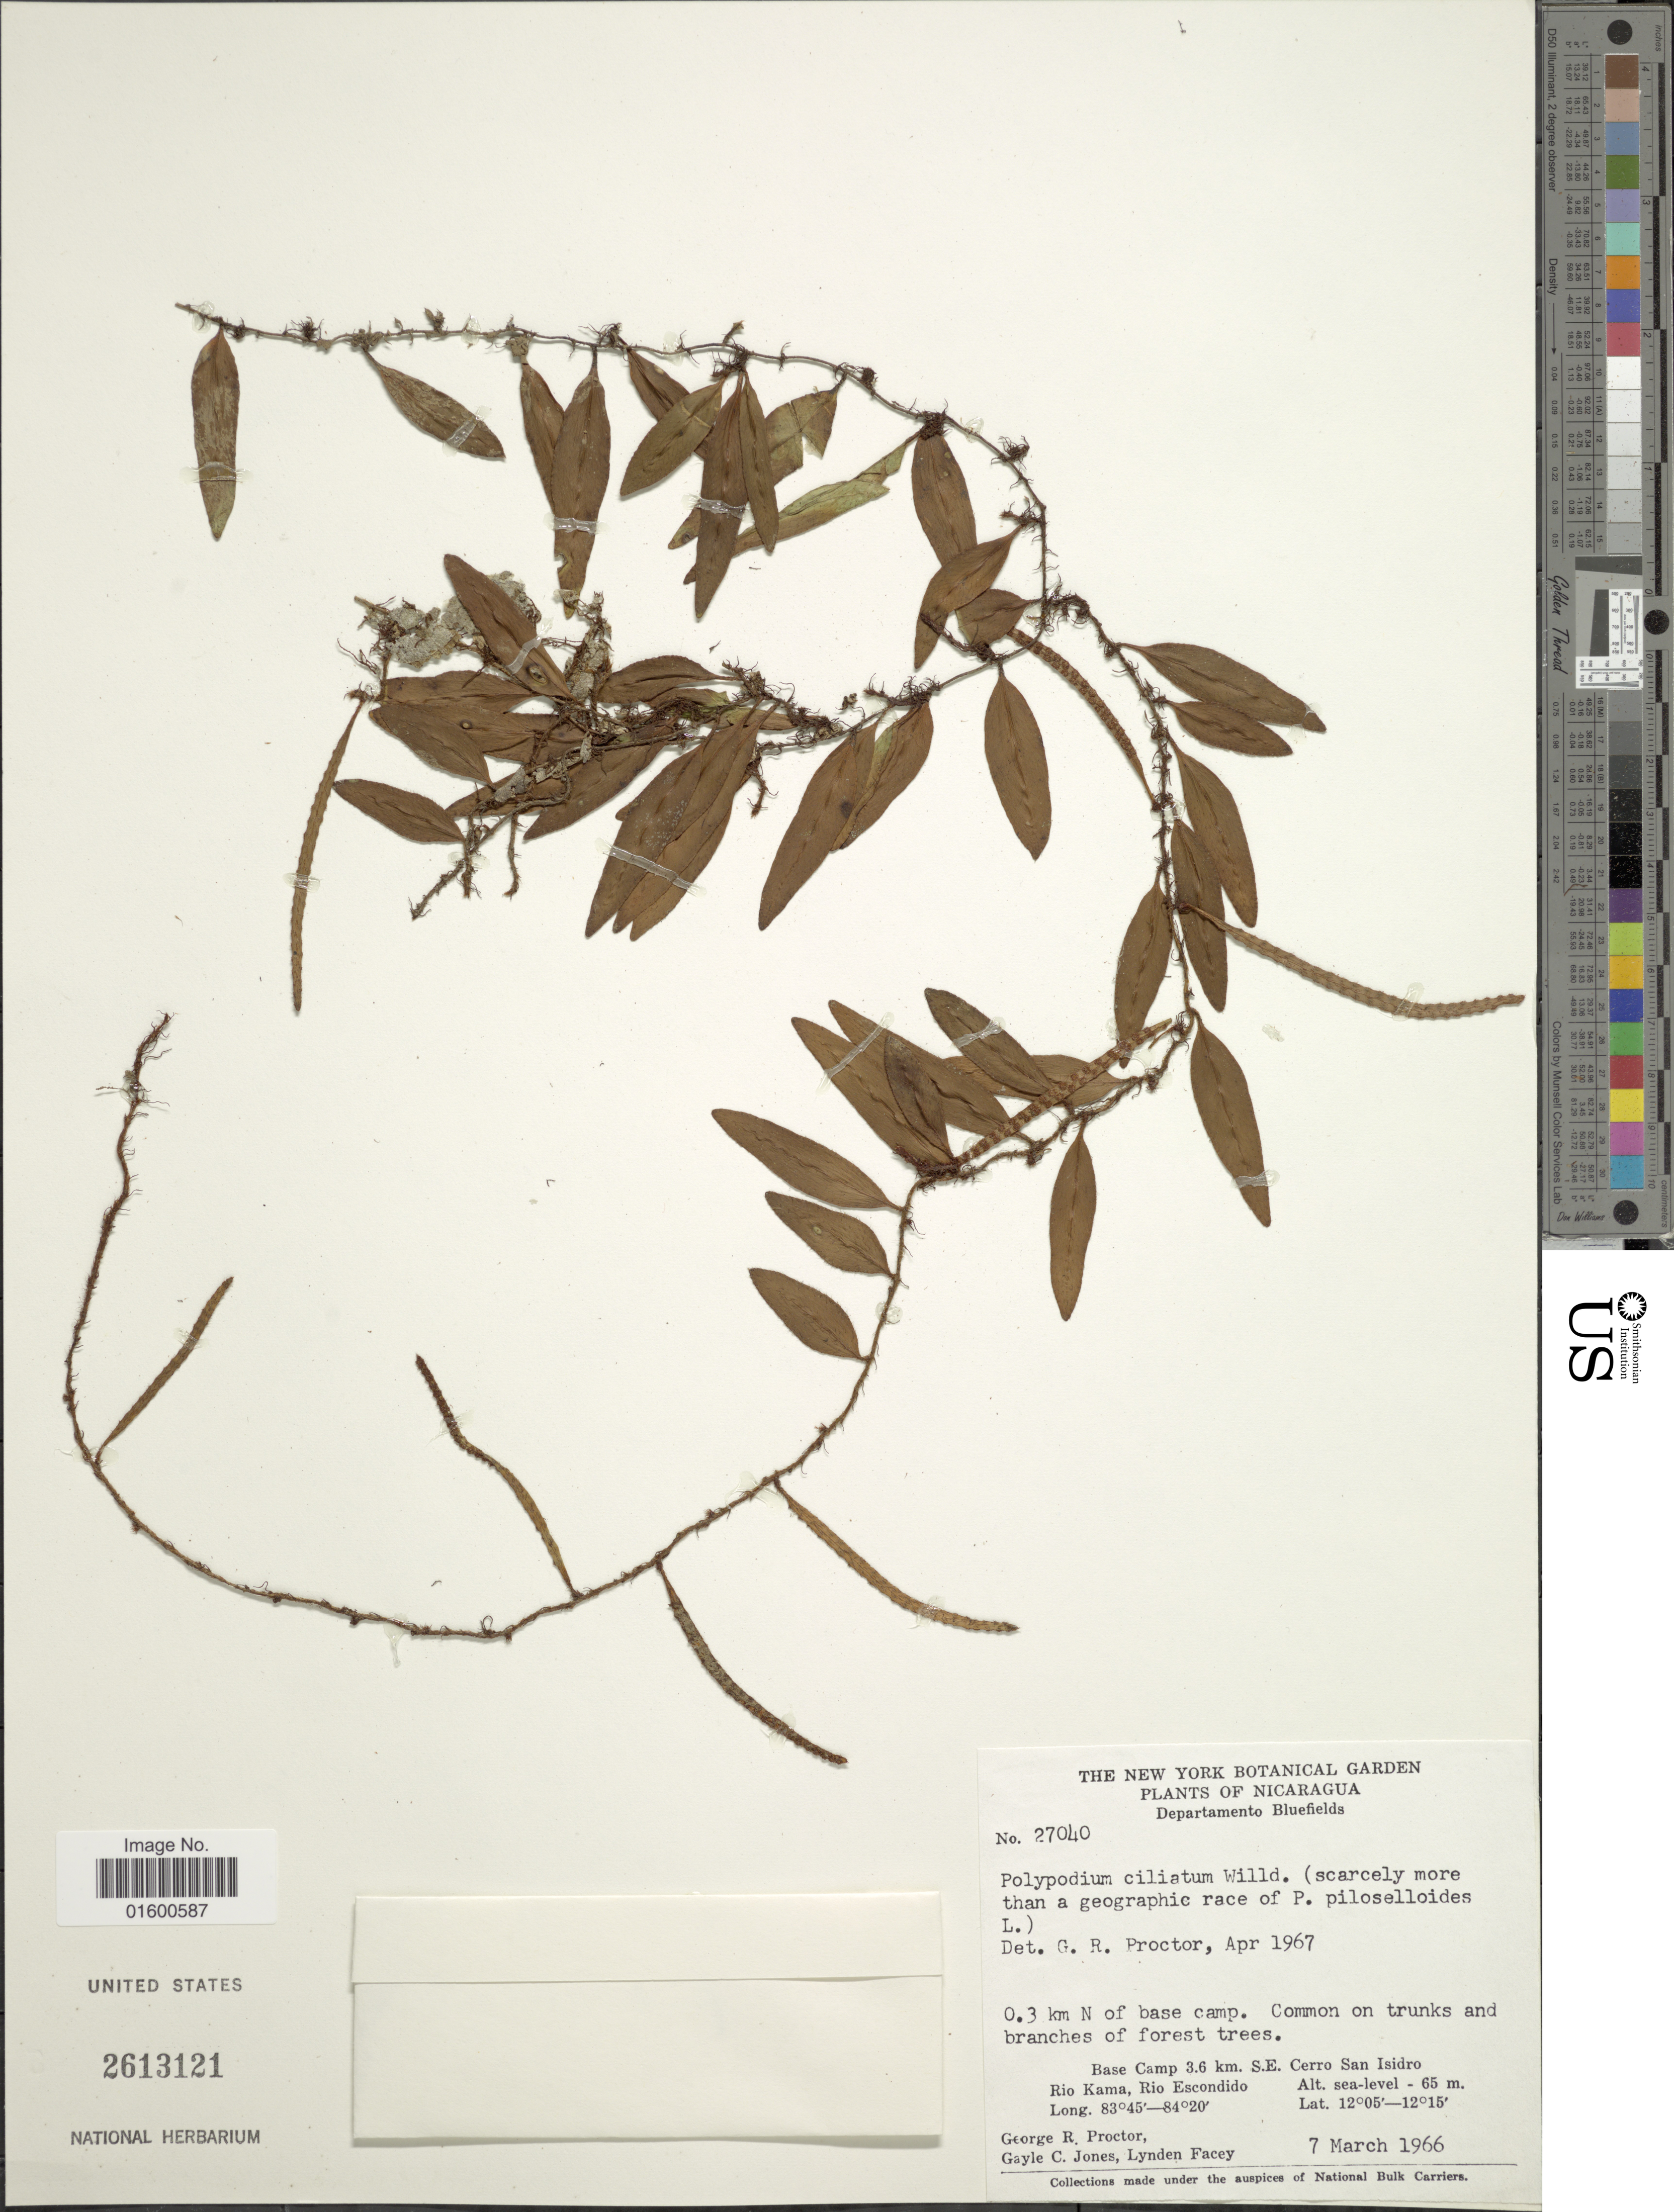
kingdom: Plantae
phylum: Tracheophyta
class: Polypodiopsida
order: Polypodiales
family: Polypodiaceae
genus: Microgramma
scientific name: Microgramma reptans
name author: (Cav.) A.R. Sm.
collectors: G. Proctor, G. C. Jones & L. Facey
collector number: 27040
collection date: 1966-03-07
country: Nicaragua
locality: Departamento Bluefields, 0.3 km N of base camp, Base Camp 3.6 km S.E. Cerro San Isidro, Rio Kama, Rio Escondido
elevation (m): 65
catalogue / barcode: US 2613121